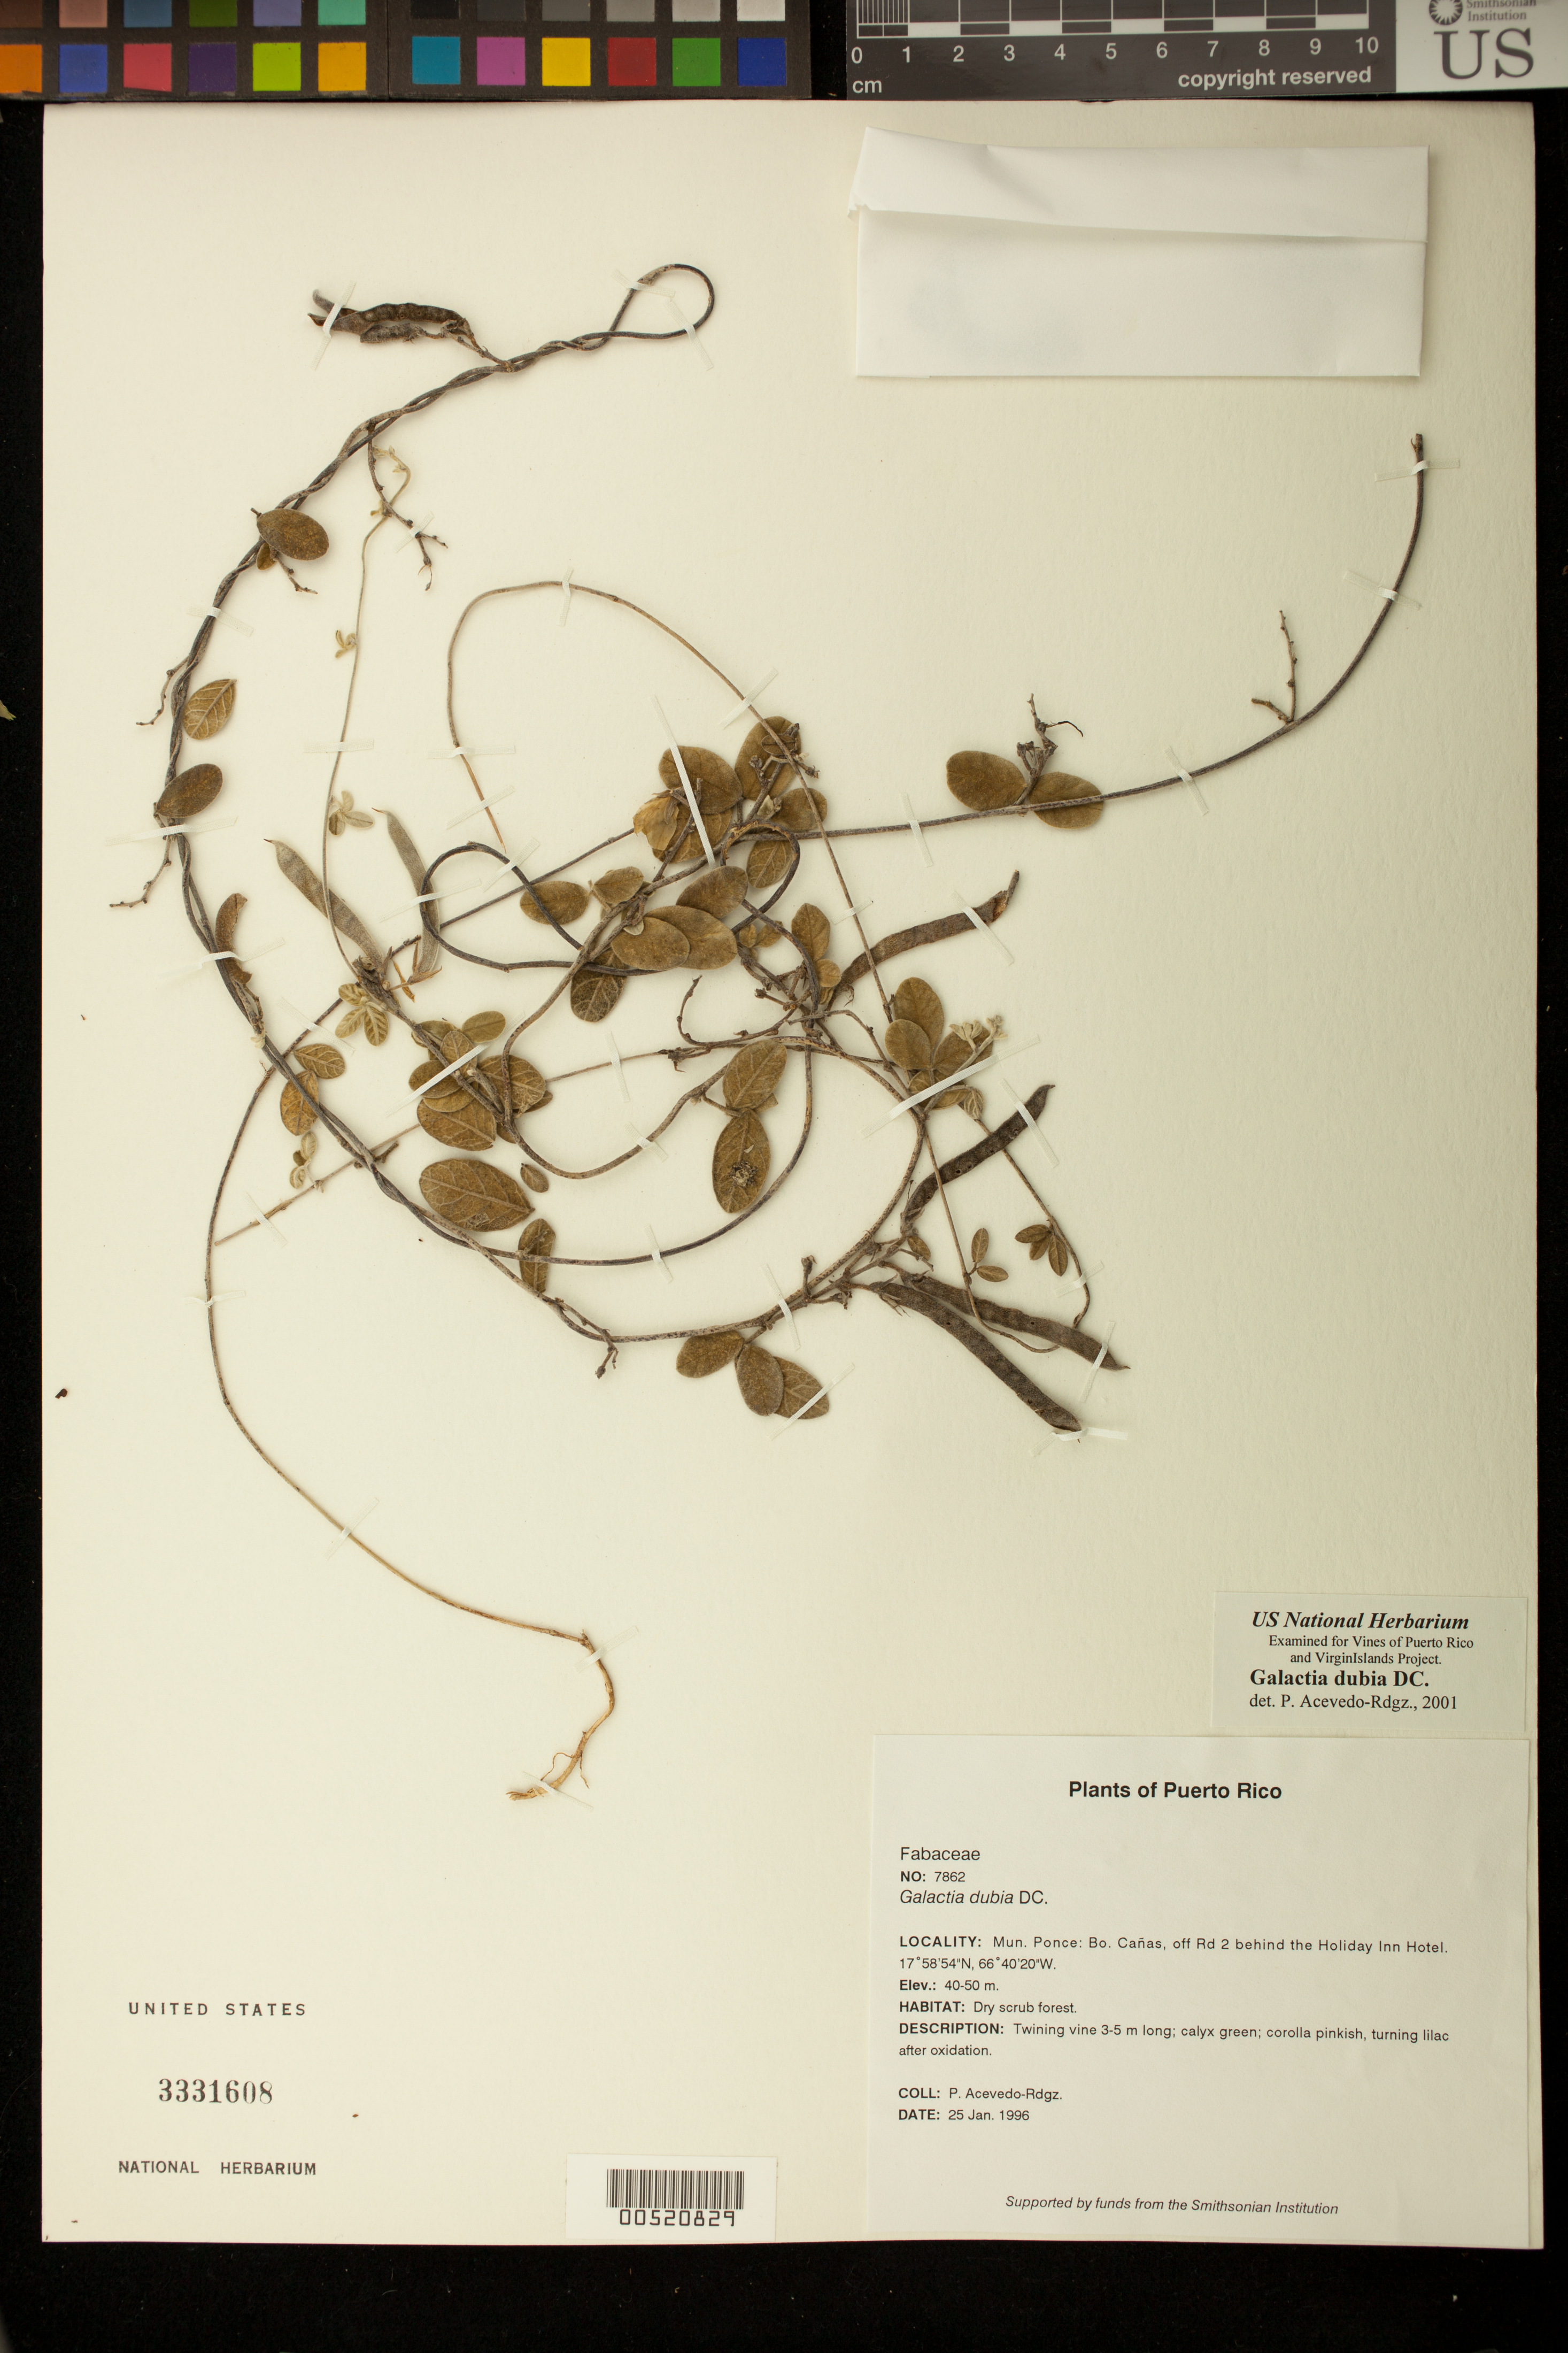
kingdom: Plantae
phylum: Tracheophyta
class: Magnoliopsida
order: Fabales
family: Fabaceae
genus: Galactia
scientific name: Galactia dubia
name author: DC.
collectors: P. Acevedo-Rodr., J. Cedeño & O. Vásquez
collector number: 7862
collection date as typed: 25 Jan 1996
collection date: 1996-01-25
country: Puerto Rico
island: Puerto Rico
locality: Mun. Ponce: Bo. Cañas, off Rd. 2 behind Holiday Inn Hotel.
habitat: Dry scrub forest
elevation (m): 40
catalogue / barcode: US 3331608